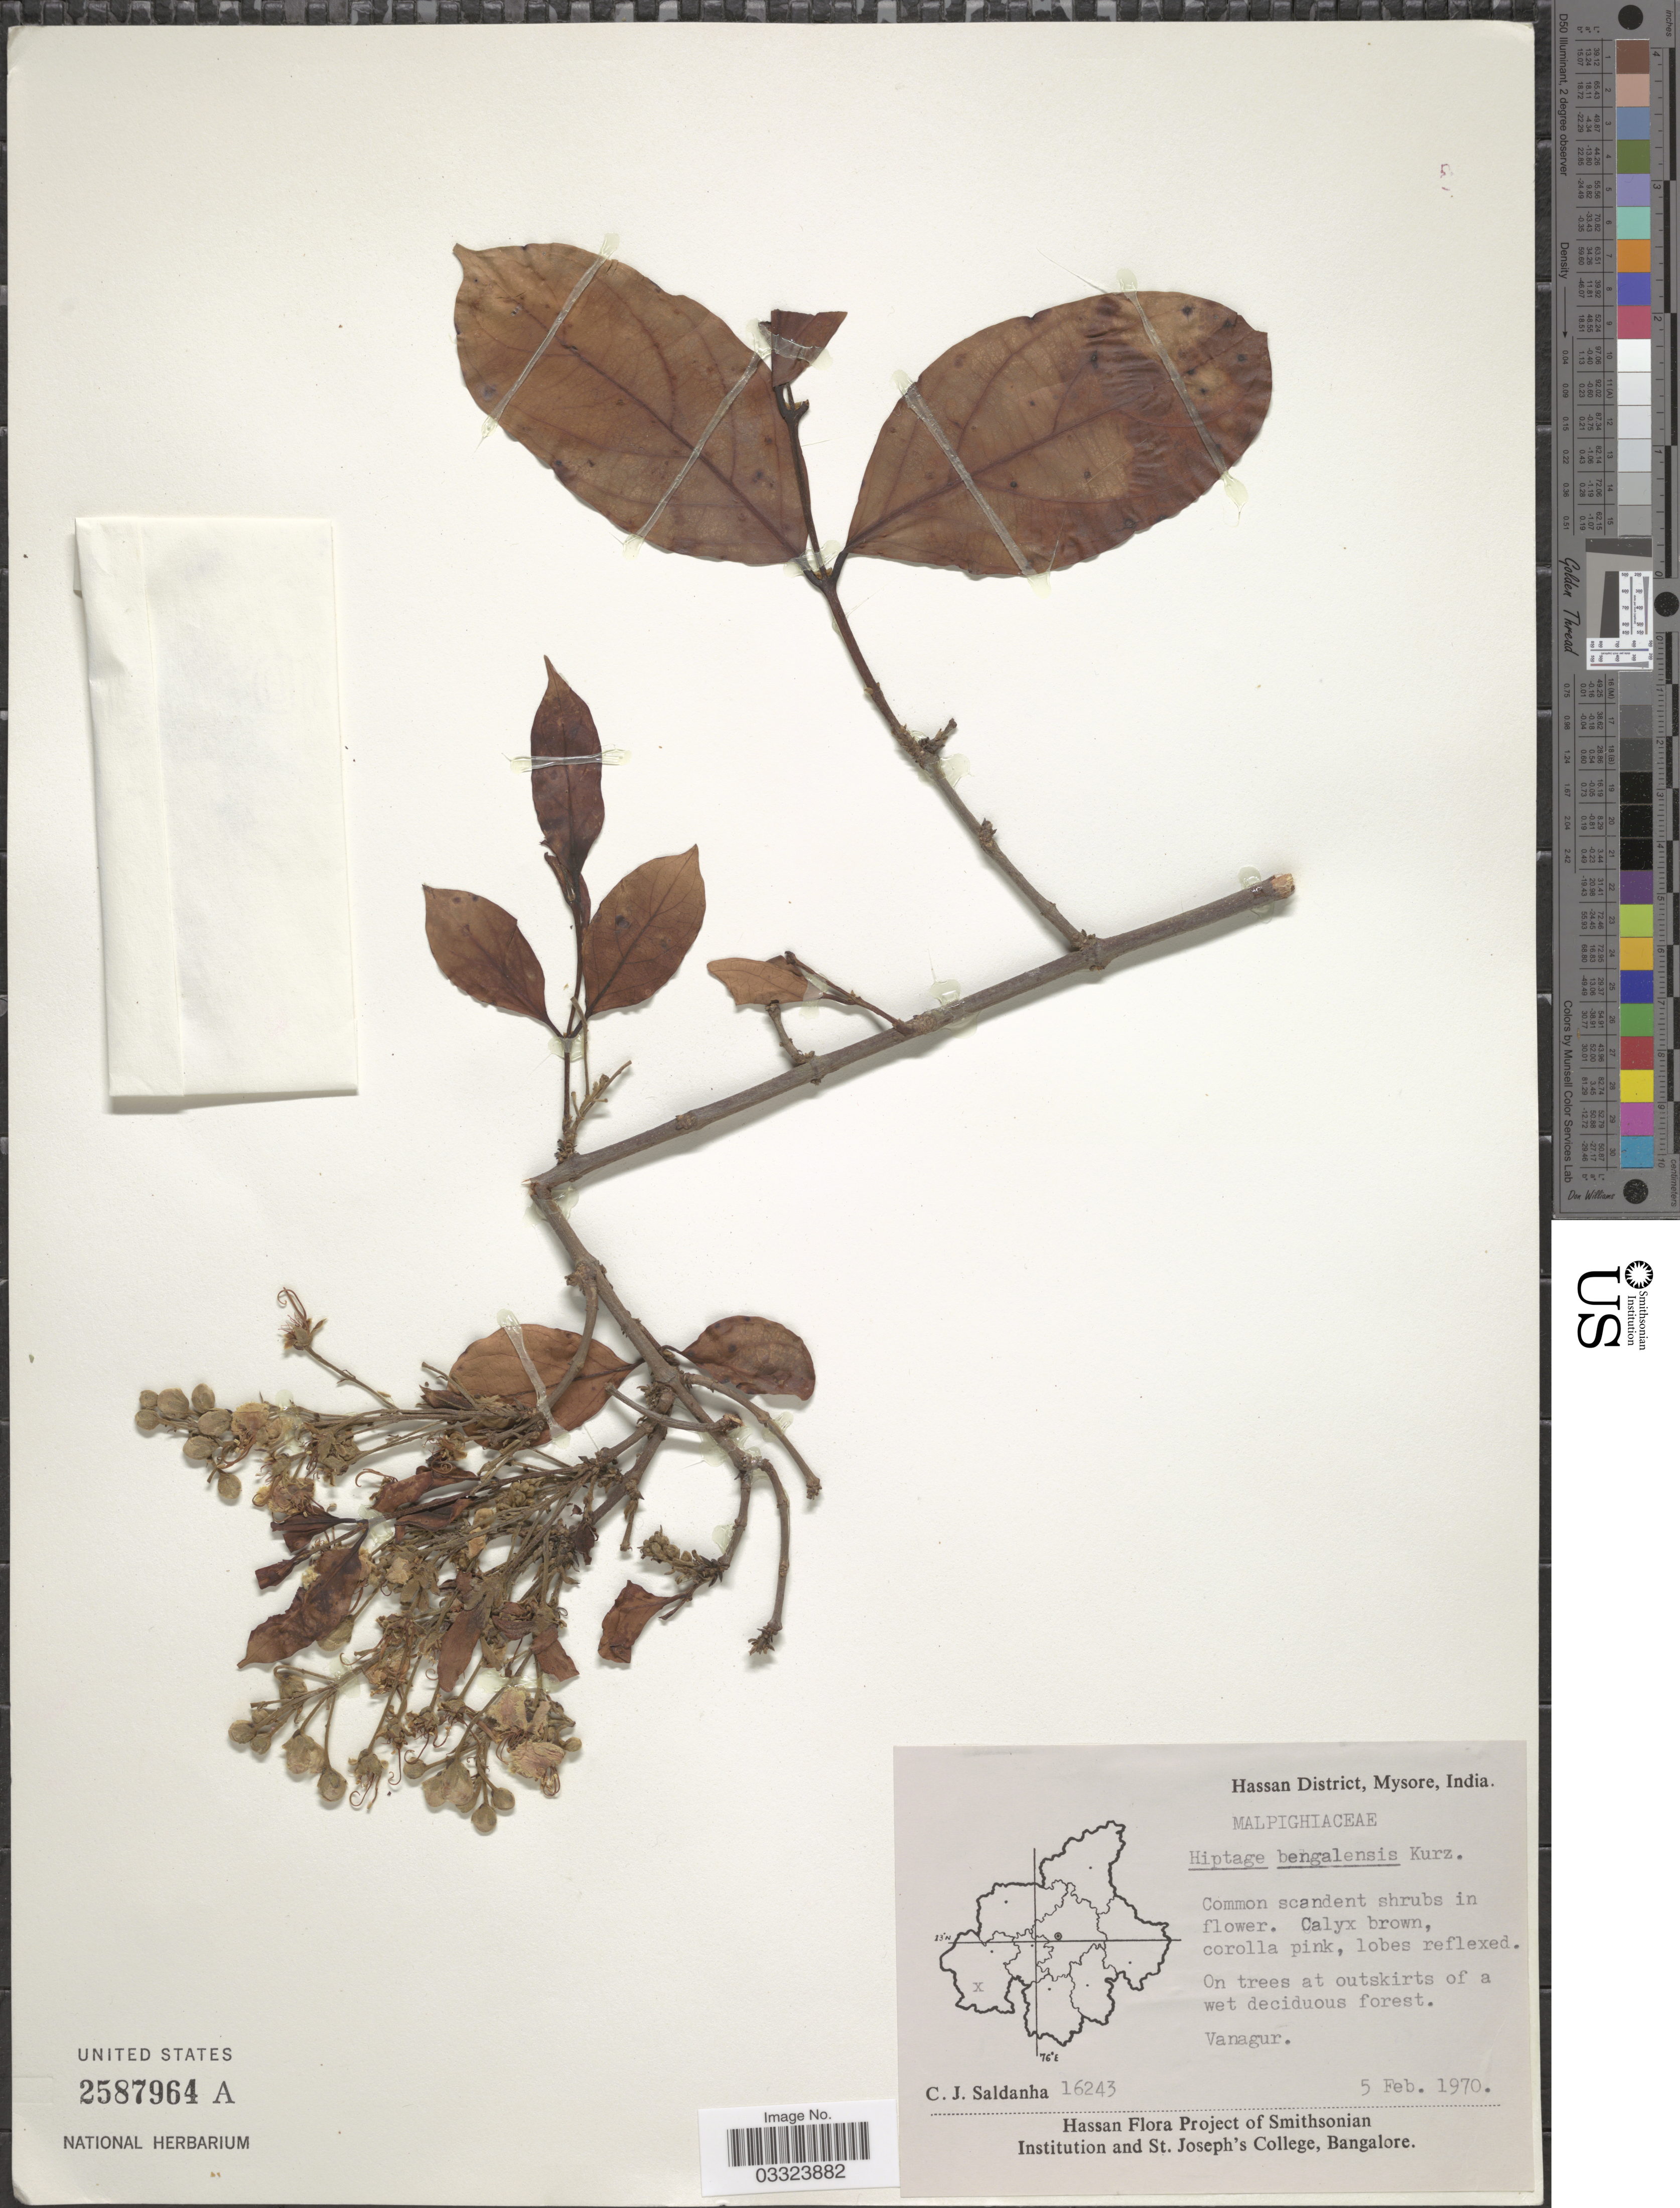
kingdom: Plantae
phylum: Tracheophyta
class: Magnoliopsida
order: Malpighiales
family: Malpighiaceae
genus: Hiptage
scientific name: Hiptage benghalensis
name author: (L.) Kurz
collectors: C. J. Saldanha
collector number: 16243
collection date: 1970-02-05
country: India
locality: Hassan District, Mysore. Vanagur.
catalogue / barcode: US 2587964A